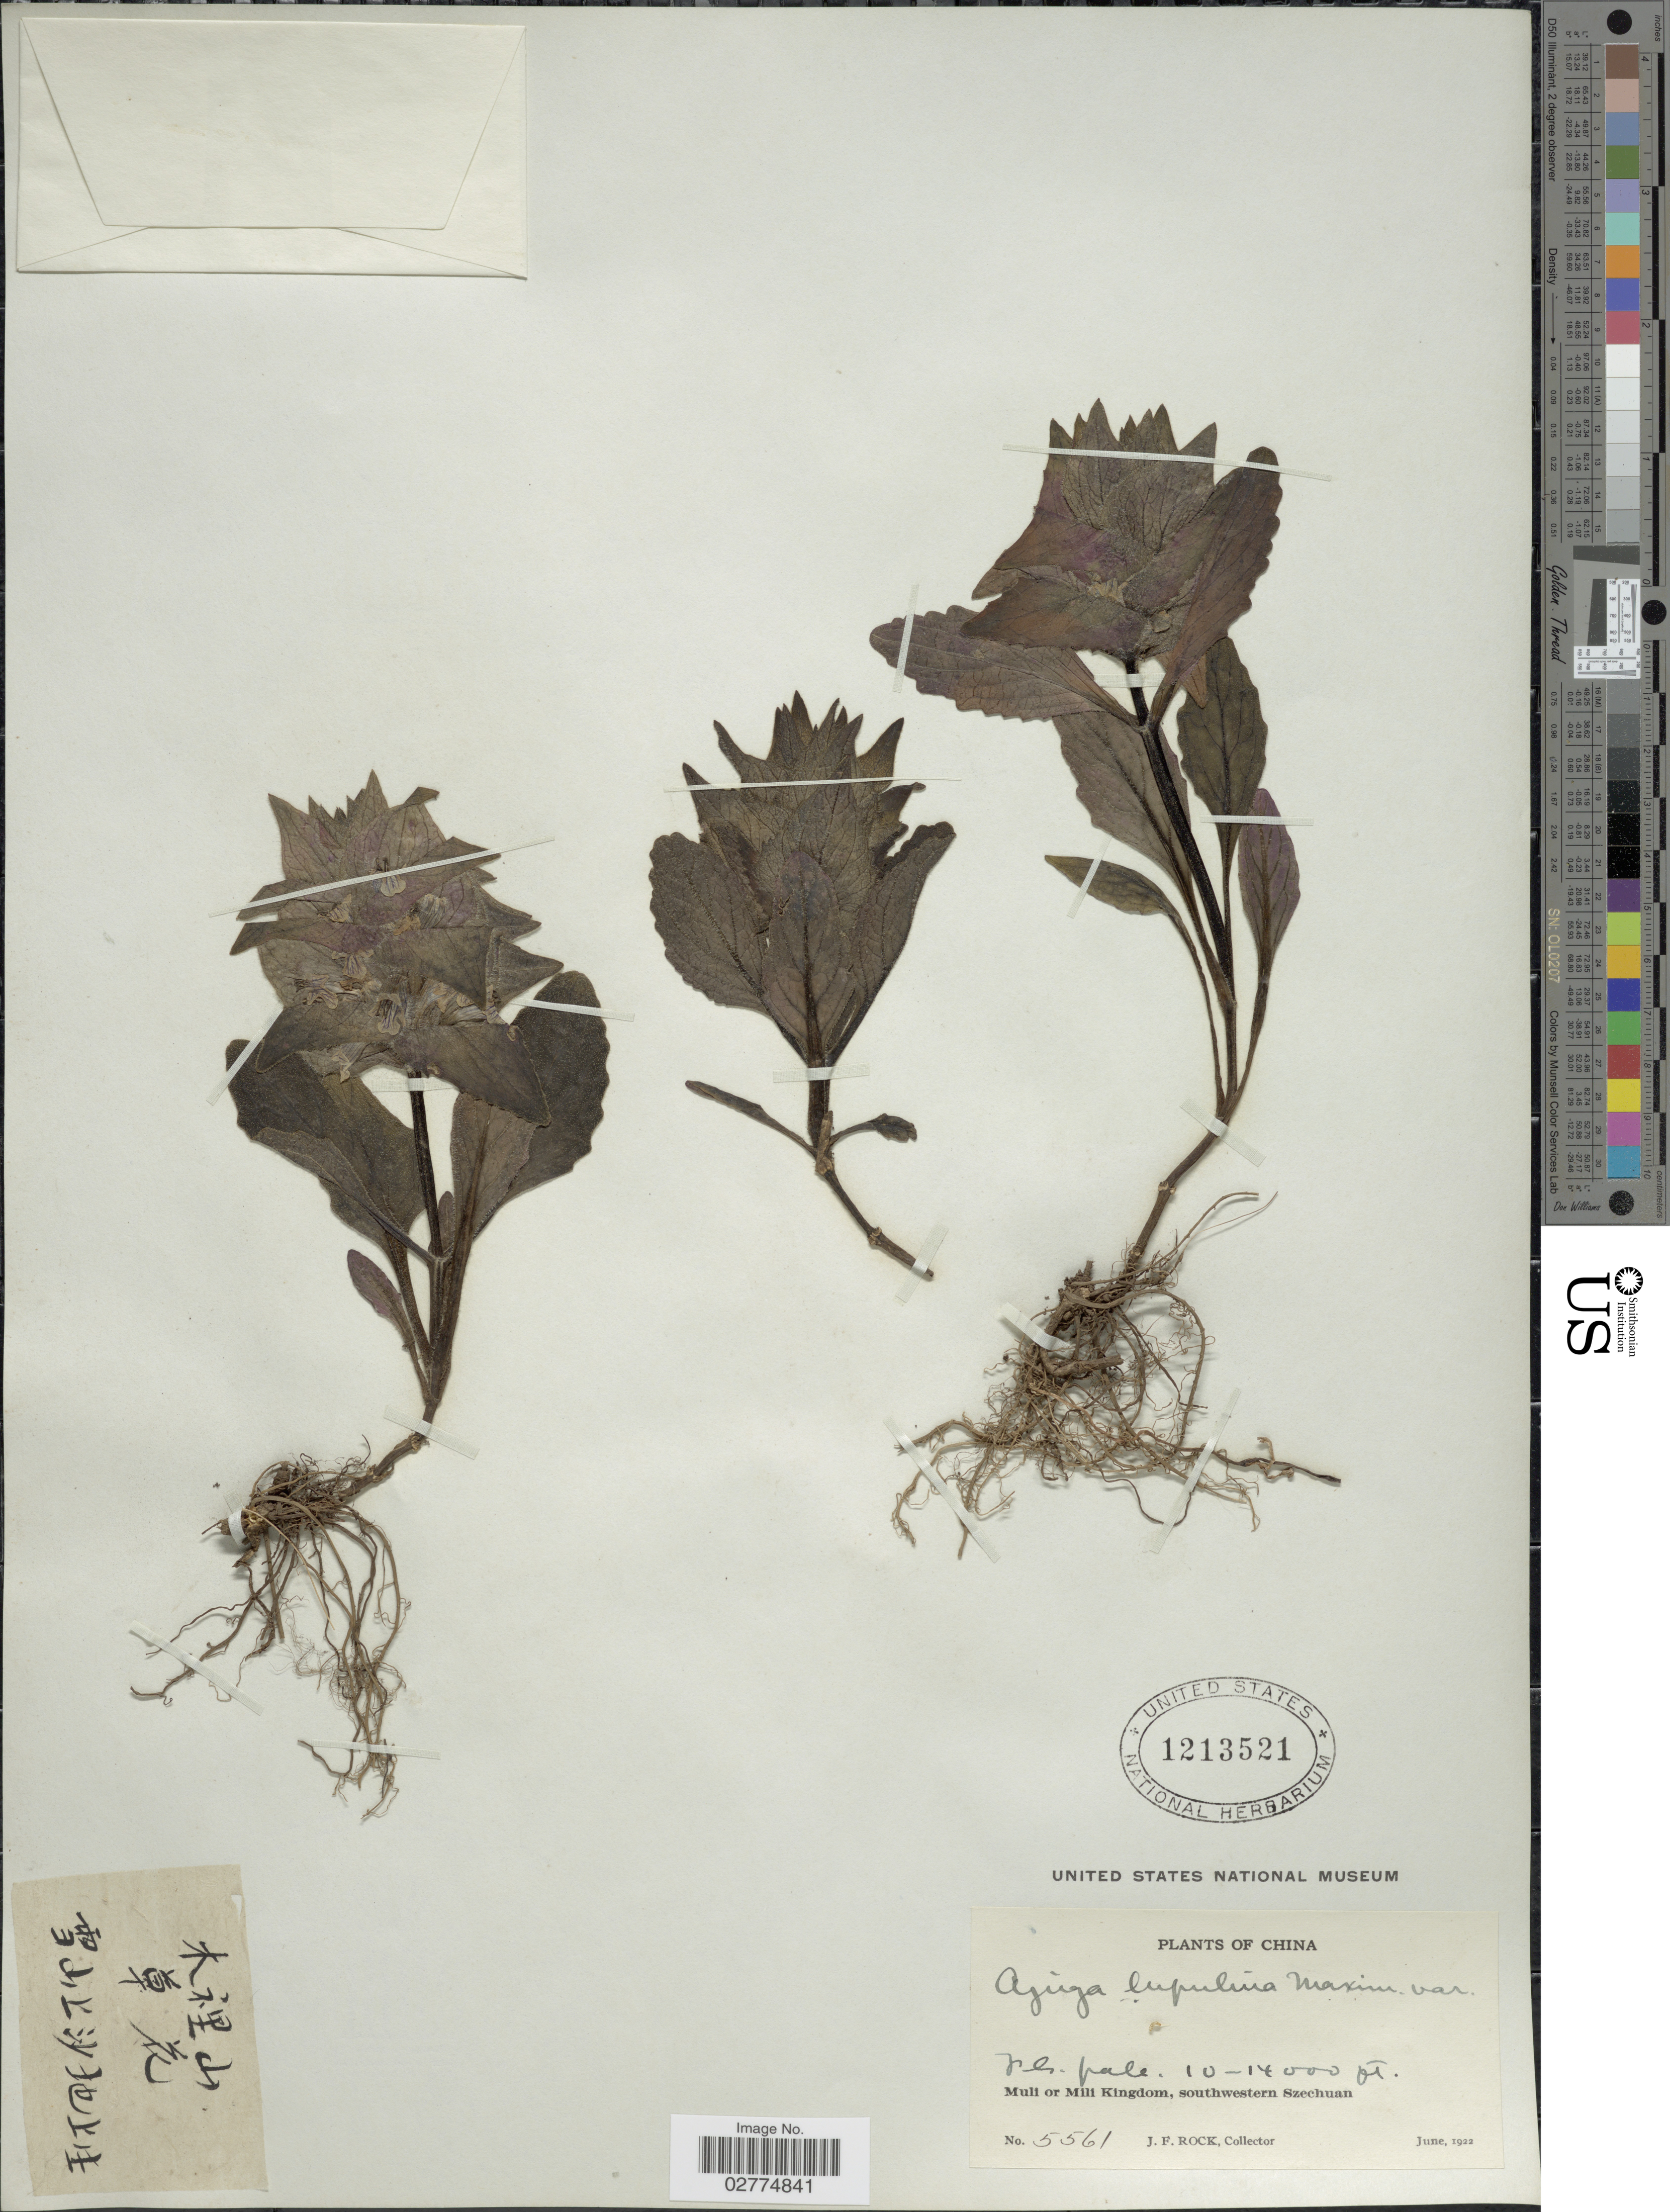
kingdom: Plantae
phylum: Tracheophyta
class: Magnoliopsida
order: Lamiales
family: Lamiaceae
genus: Ajuga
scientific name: Ajuga lupulina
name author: Maxim.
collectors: J. Rock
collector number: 5561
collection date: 1922-06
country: China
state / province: Sichuan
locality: Muli or Mili Kingdom, southwestern Szechuan.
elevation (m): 3048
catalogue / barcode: US 1213521